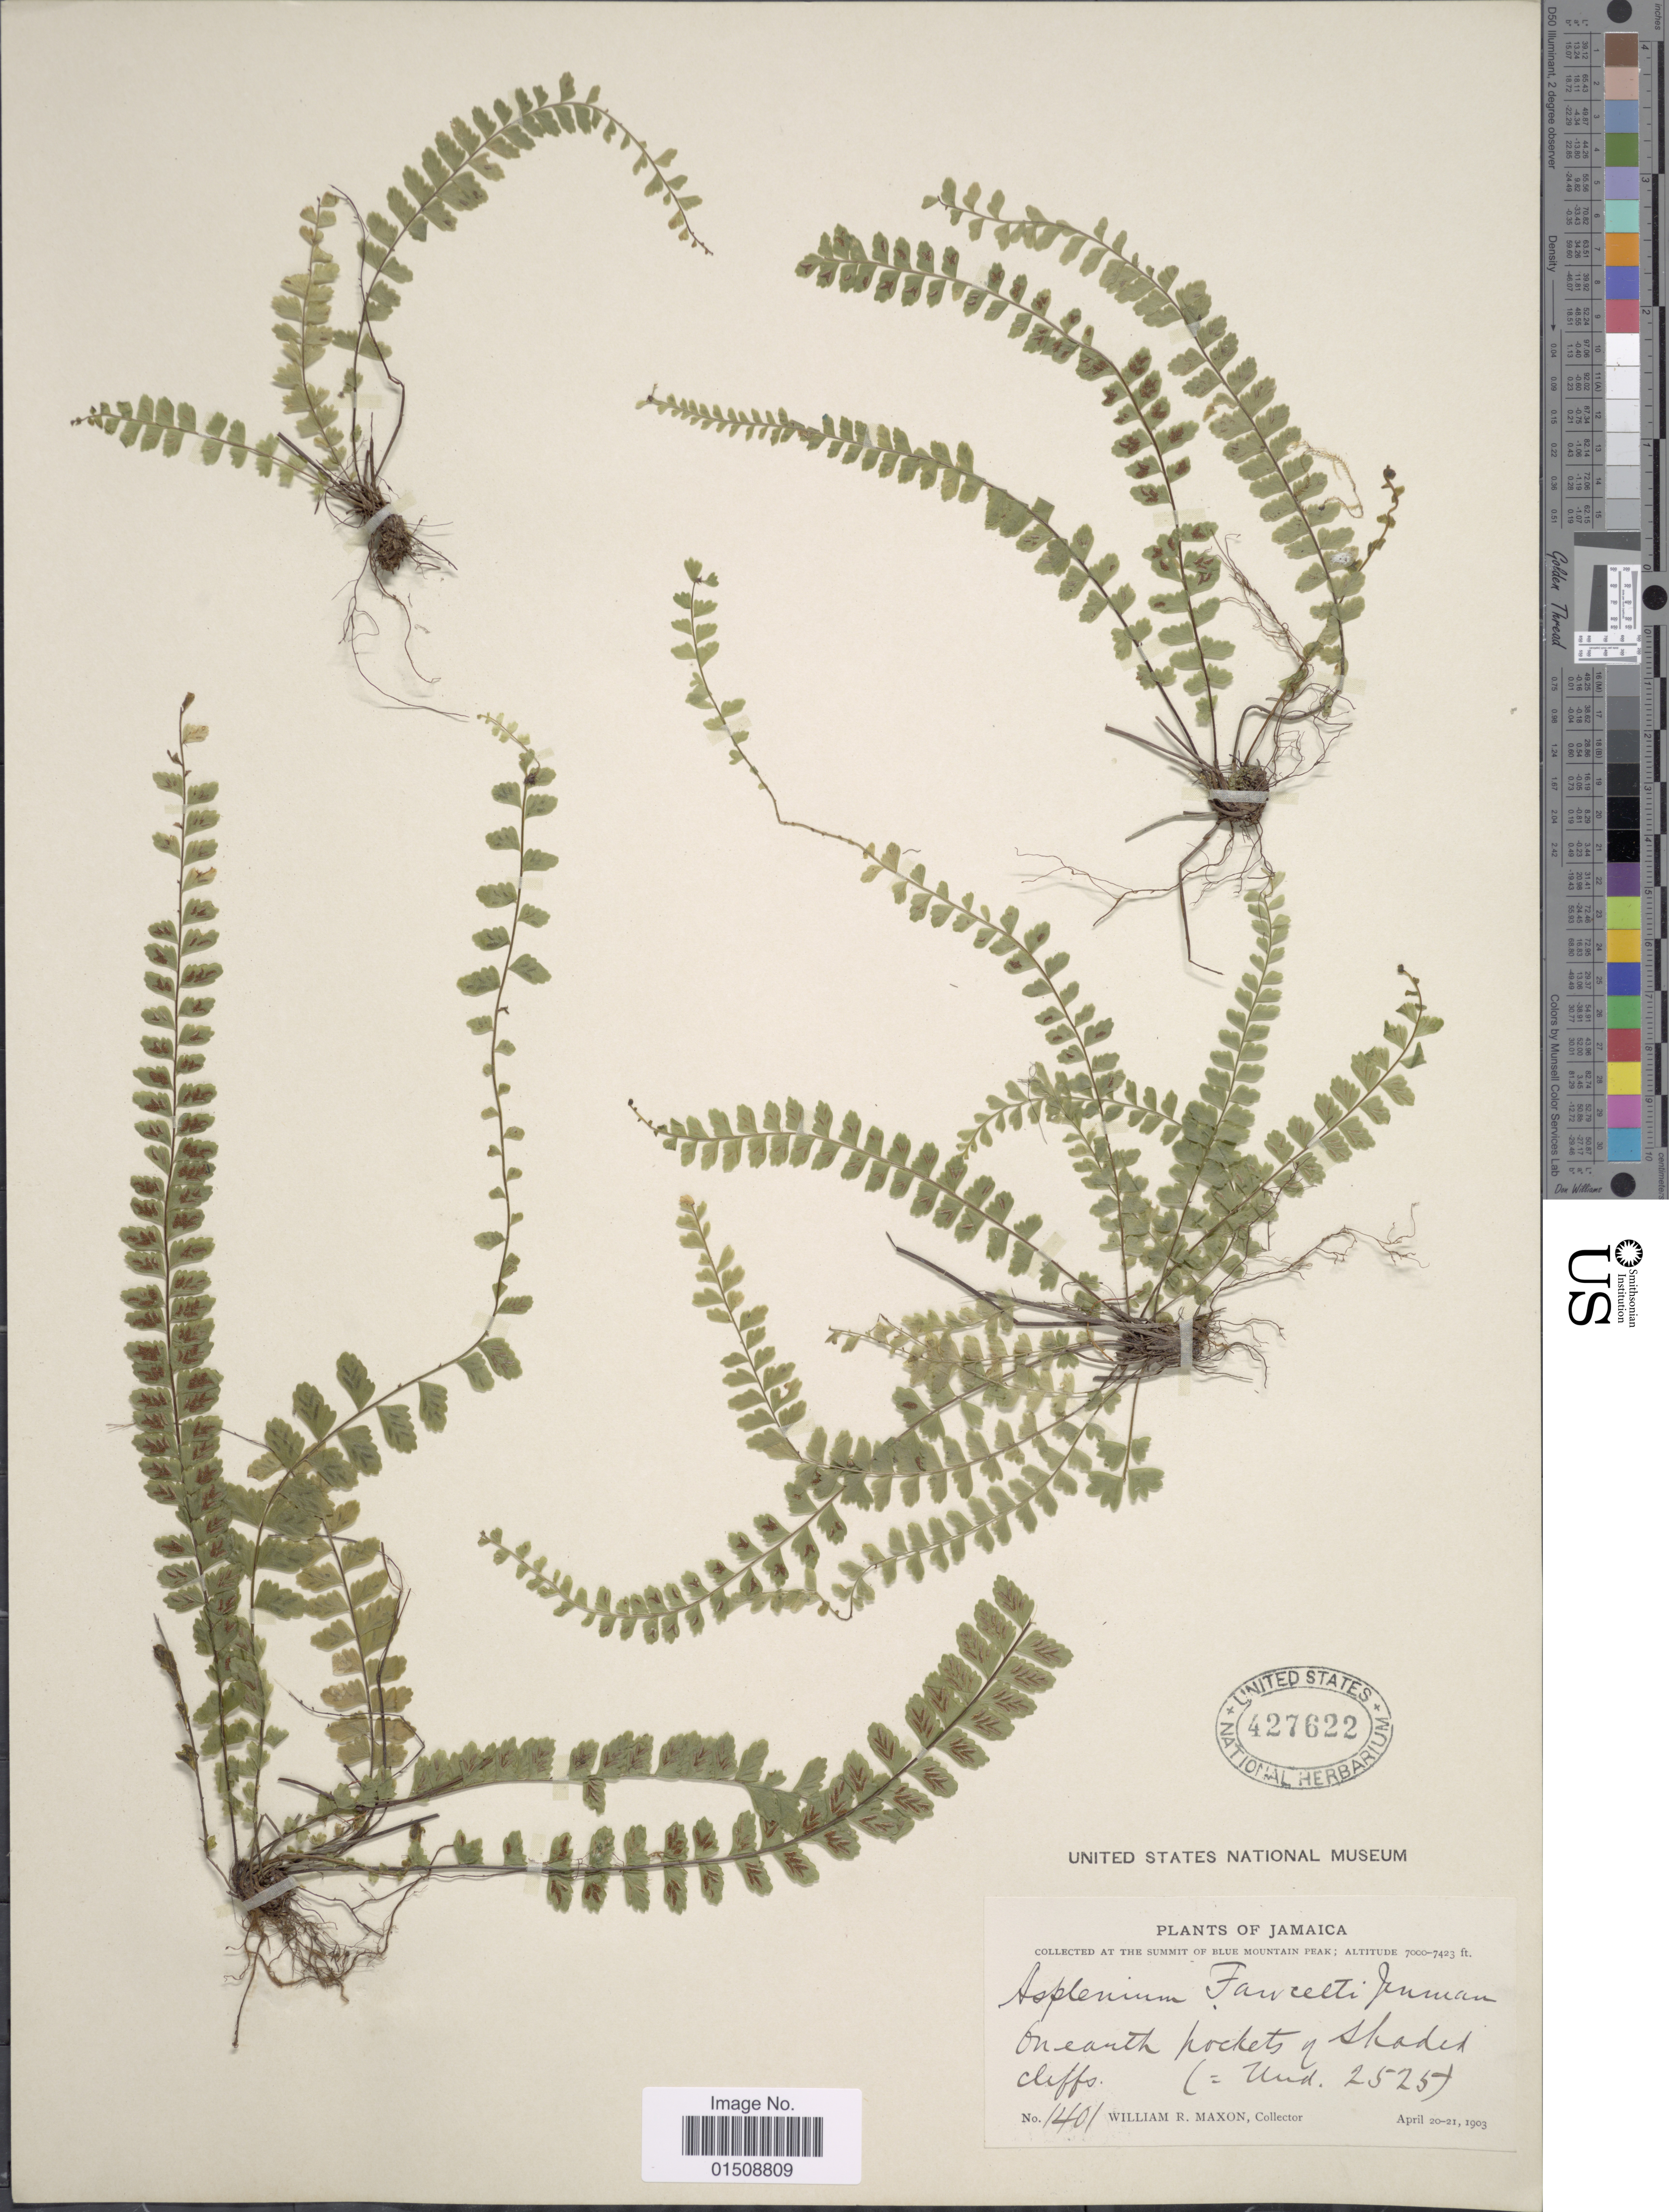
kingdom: Plantae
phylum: Tracheophyta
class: Polypodiopsida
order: Polypodiales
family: Aspleniaceae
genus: Asplenium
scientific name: Asplenium fawcetti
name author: Jenman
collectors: W. R. Maxon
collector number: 1401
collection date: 1903-04-20/1903-04-21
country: Jamaica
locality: At the summit of Blue Mountain Peak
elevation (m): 2134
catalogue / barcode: US 427622